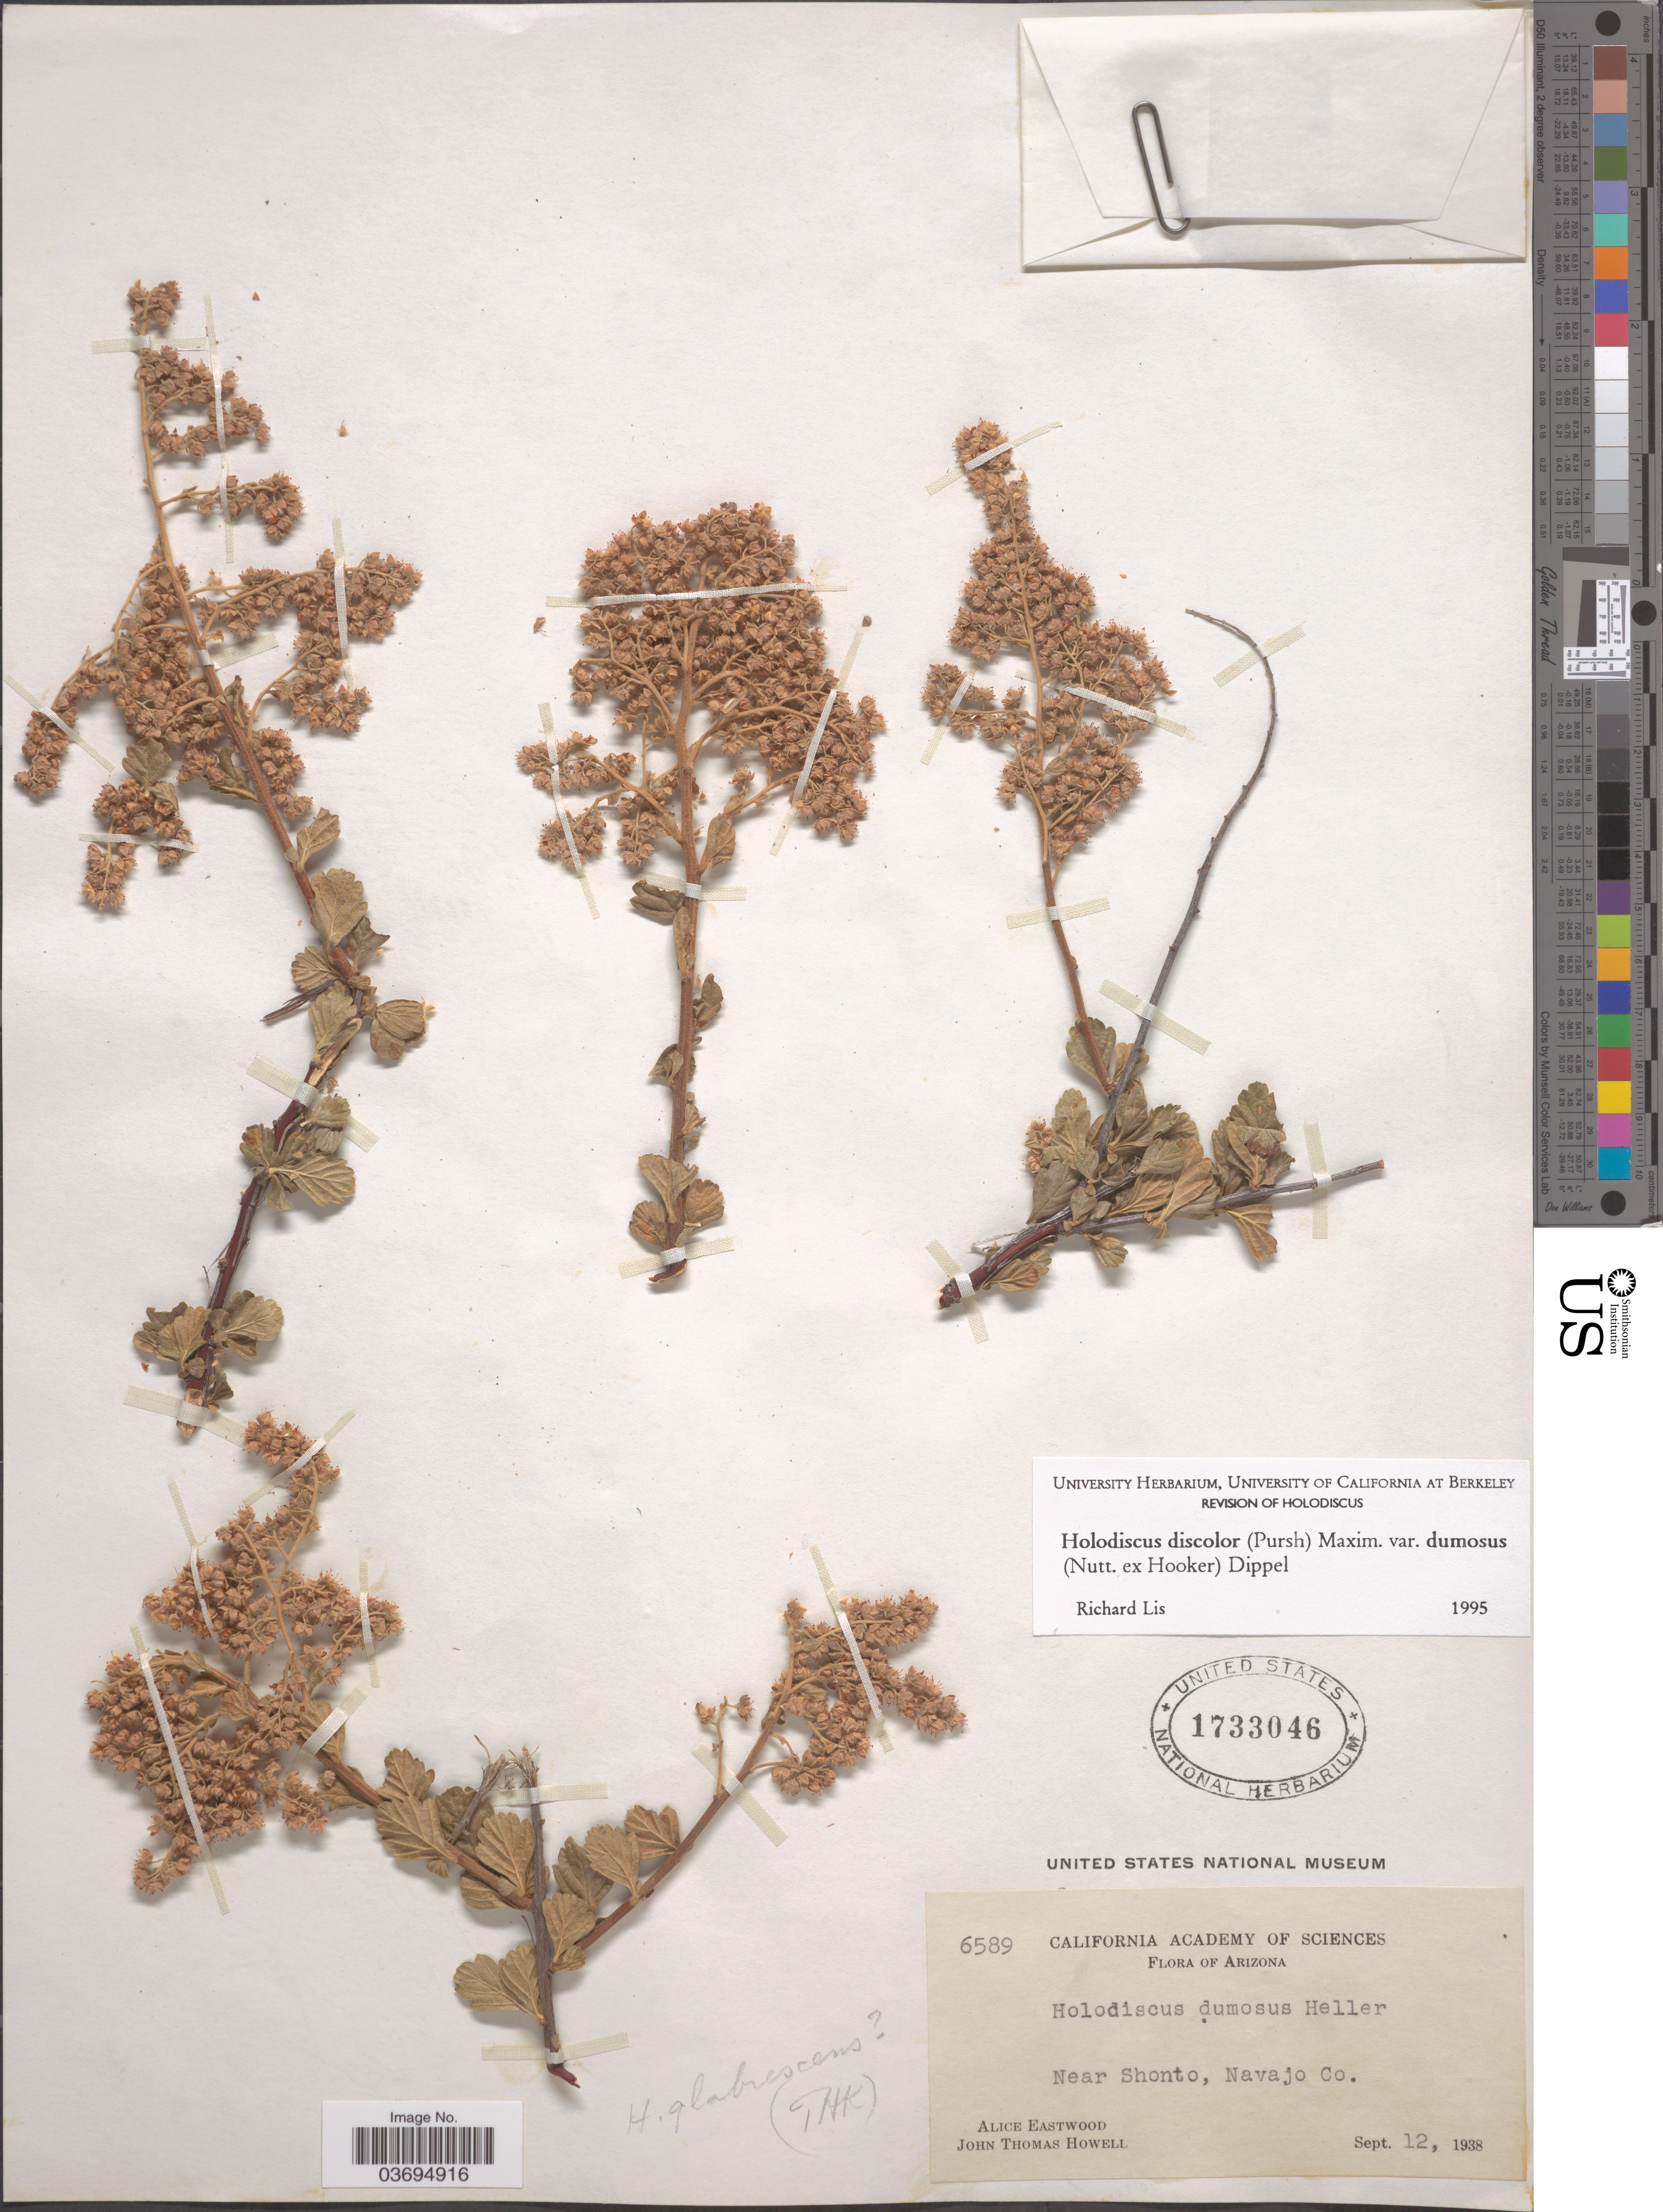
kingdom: Plantae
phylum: Tracheophyta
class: Magnoliopsida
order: Rosales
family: Rosaceae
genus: Holodiscus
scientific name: Holodiscus discolor var. dumosus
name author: Maxim. ex J.M. Coult.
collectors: A. Eastwood & J. T. Howell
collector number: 6589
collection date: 1938-09-12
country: United States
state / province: Arizona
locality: Near Shonto, Navajo Co.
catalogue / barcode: US 1733046